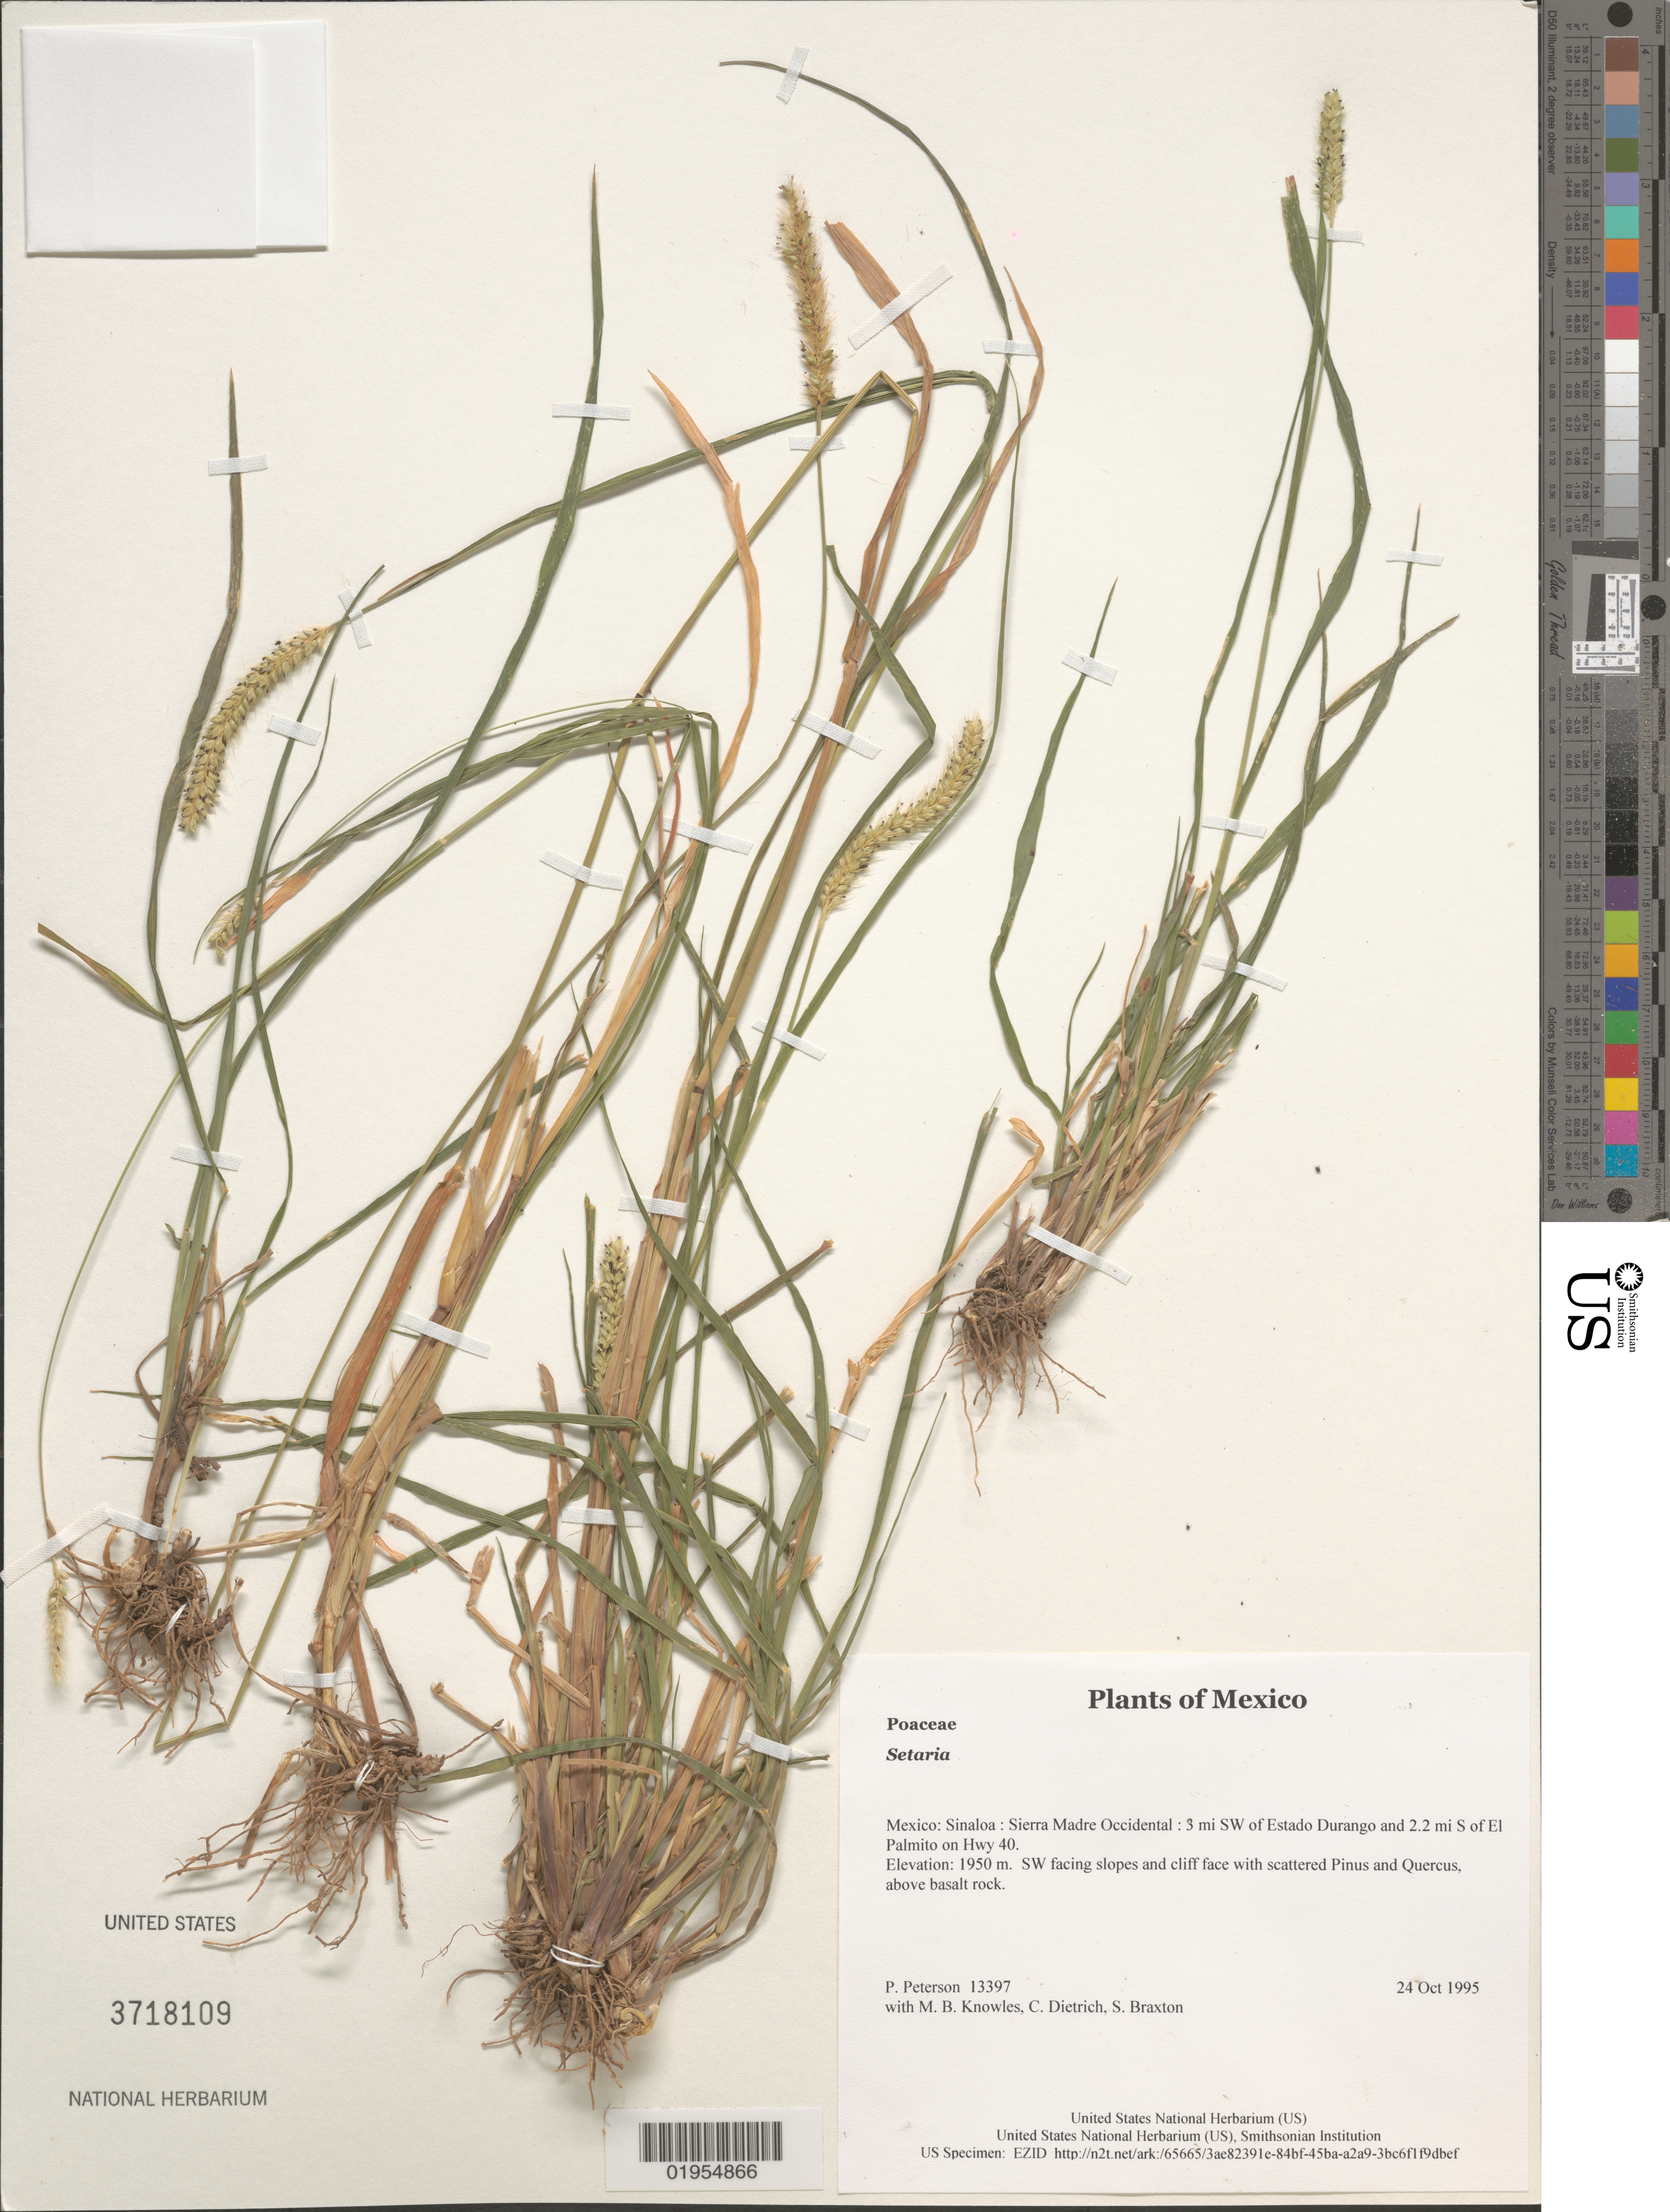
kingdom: Plantae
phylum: Tracheophyta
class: Liliopsida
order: Poales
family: Poaceae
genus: Setaria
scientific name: Setaria sp.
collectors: P. M. Peterson, M. B. Knowles, C. Dietrich & S. Braxton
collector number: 13397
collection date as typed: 24 Oct 1995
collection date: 1995-10-24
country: Mexico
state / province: Sinaloa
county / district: Sierra Madre Occidental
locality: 3 mi SW of Estado Durango and 2.2 mi S of El Palmito on Hwy 40.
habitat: SW facing slopes and cliff face with scattered Pinus and Quercus, above basalt rock.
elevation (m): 1950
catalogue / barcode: US 3718109